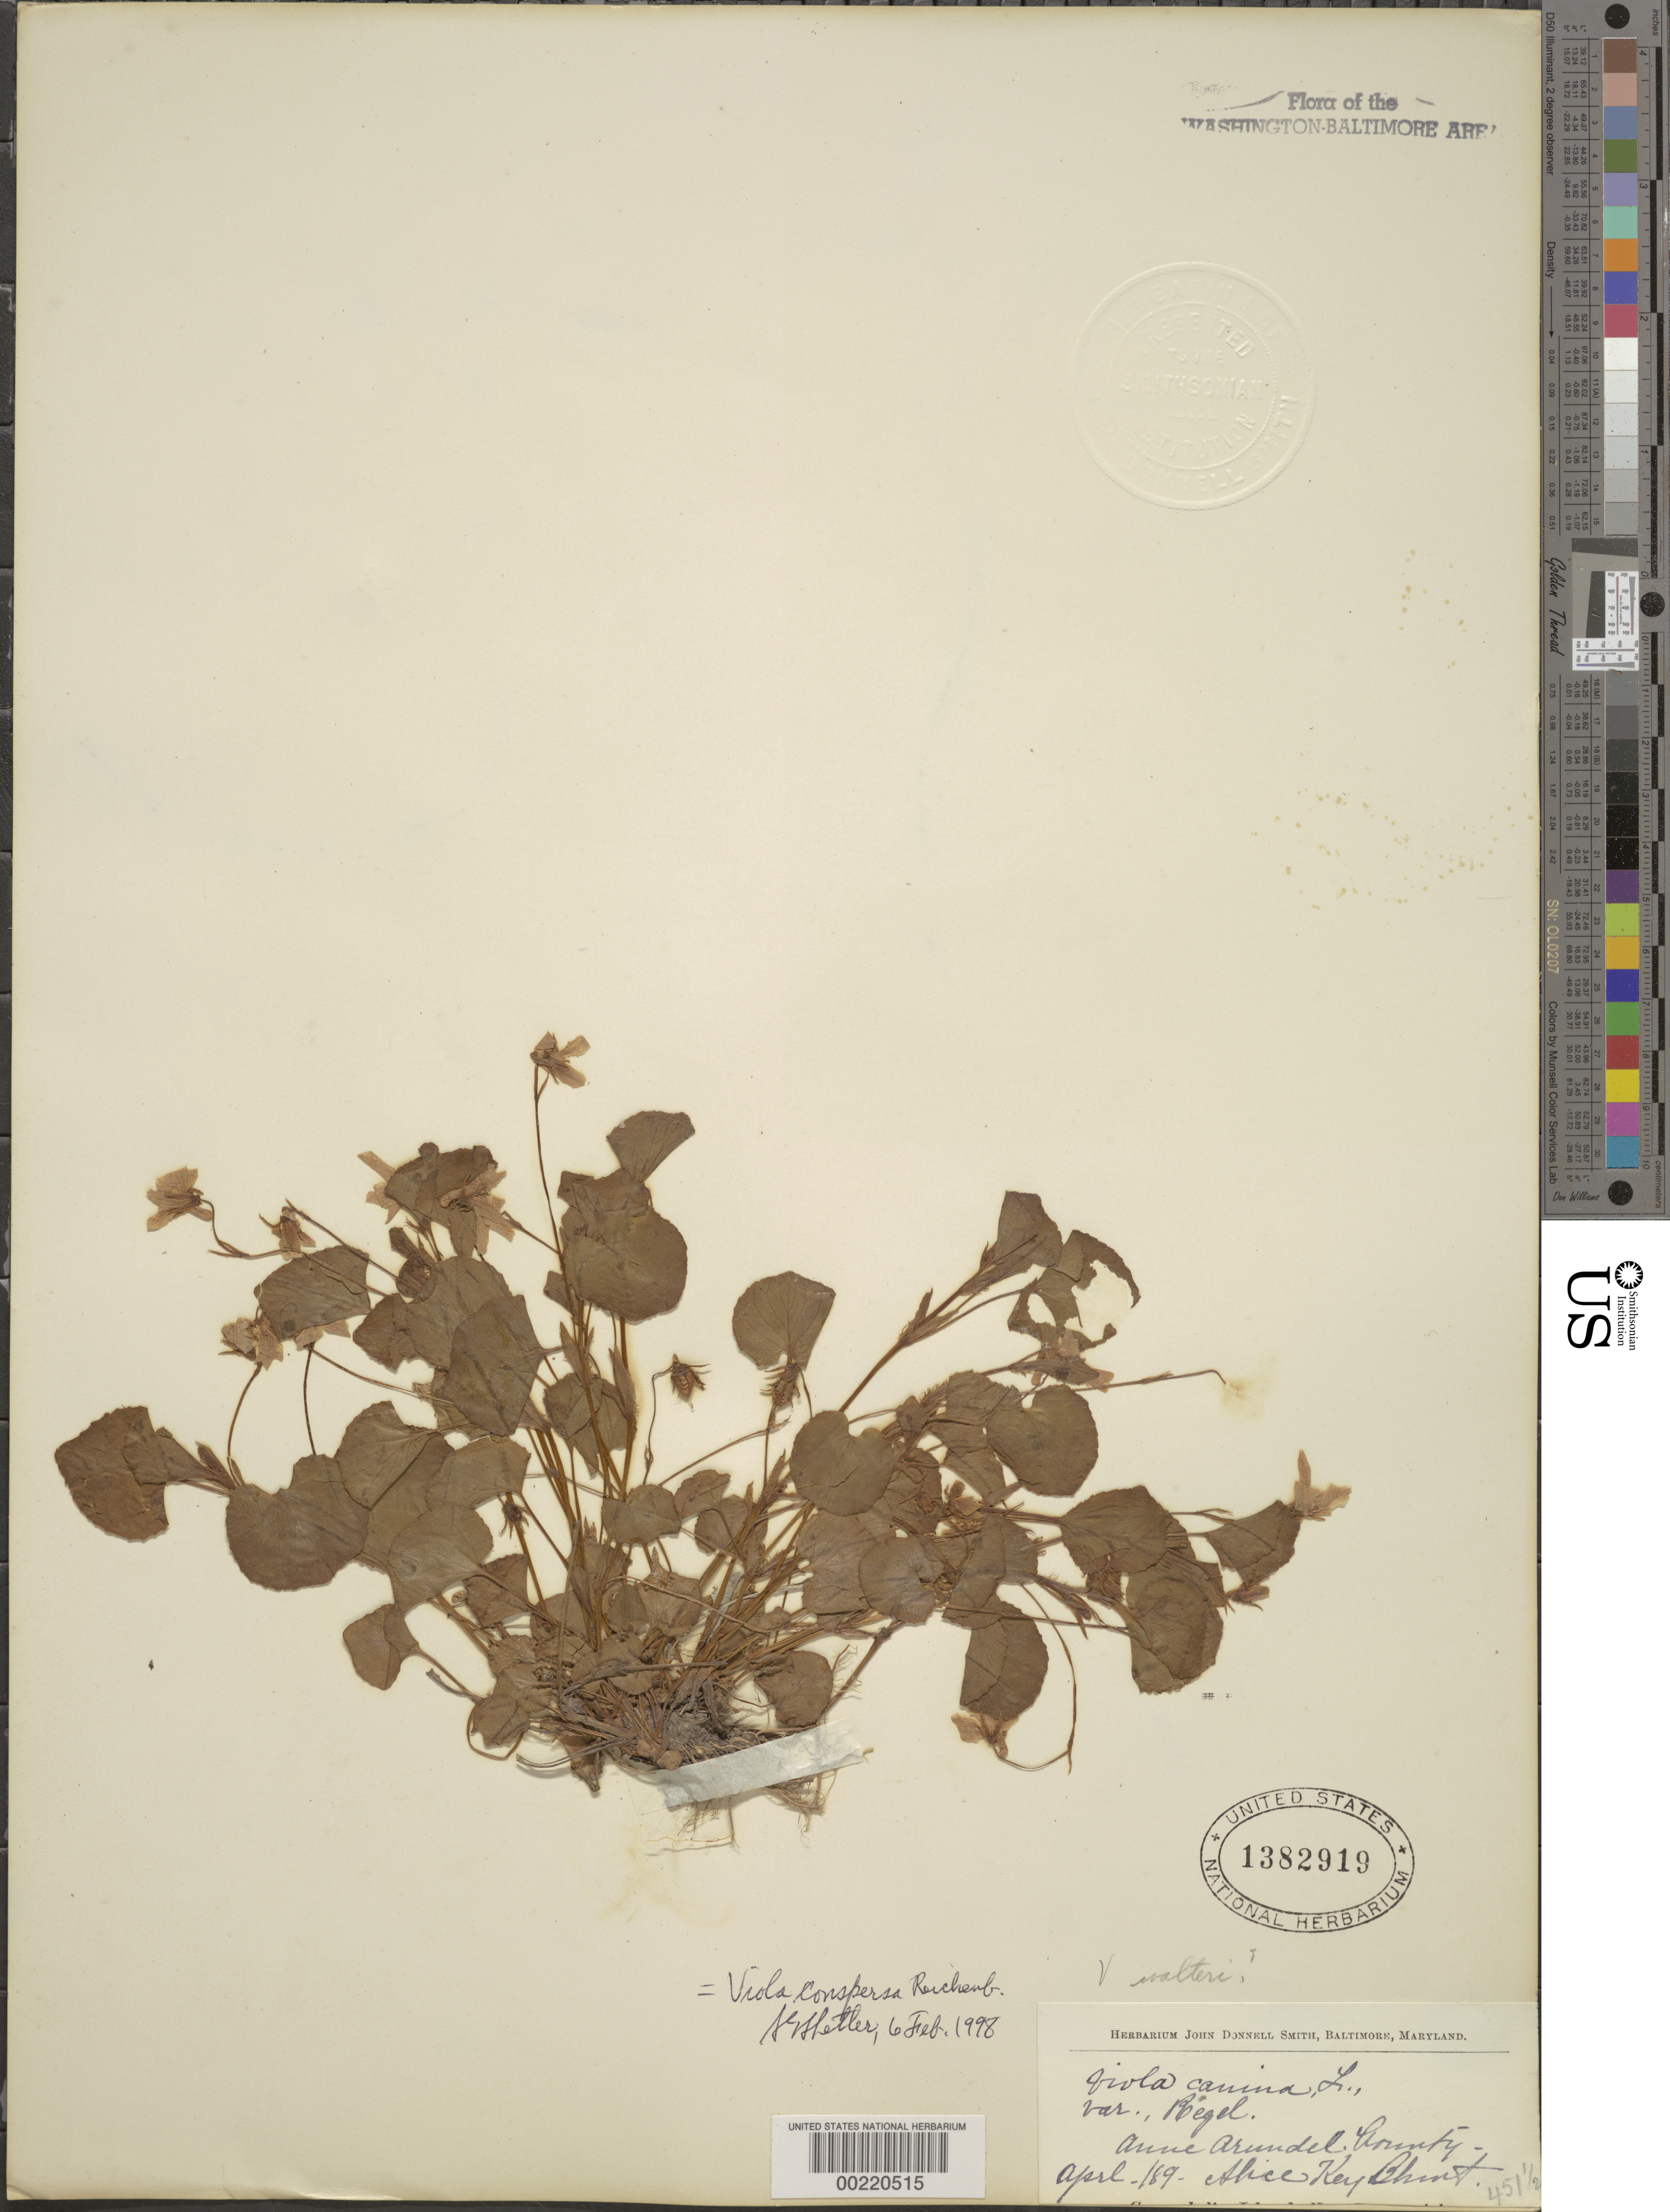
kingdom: Plantae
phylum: Tracheophyta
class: Magnoliopsida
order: Malpighiales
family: Violaceae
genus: Viola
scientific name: Viola labradorica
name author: Schrank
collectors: A. Blunt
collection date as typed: Apr 1890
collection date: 1890-04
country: United States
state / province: Maryland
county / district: Anne Arundel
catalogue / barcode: US 1382919